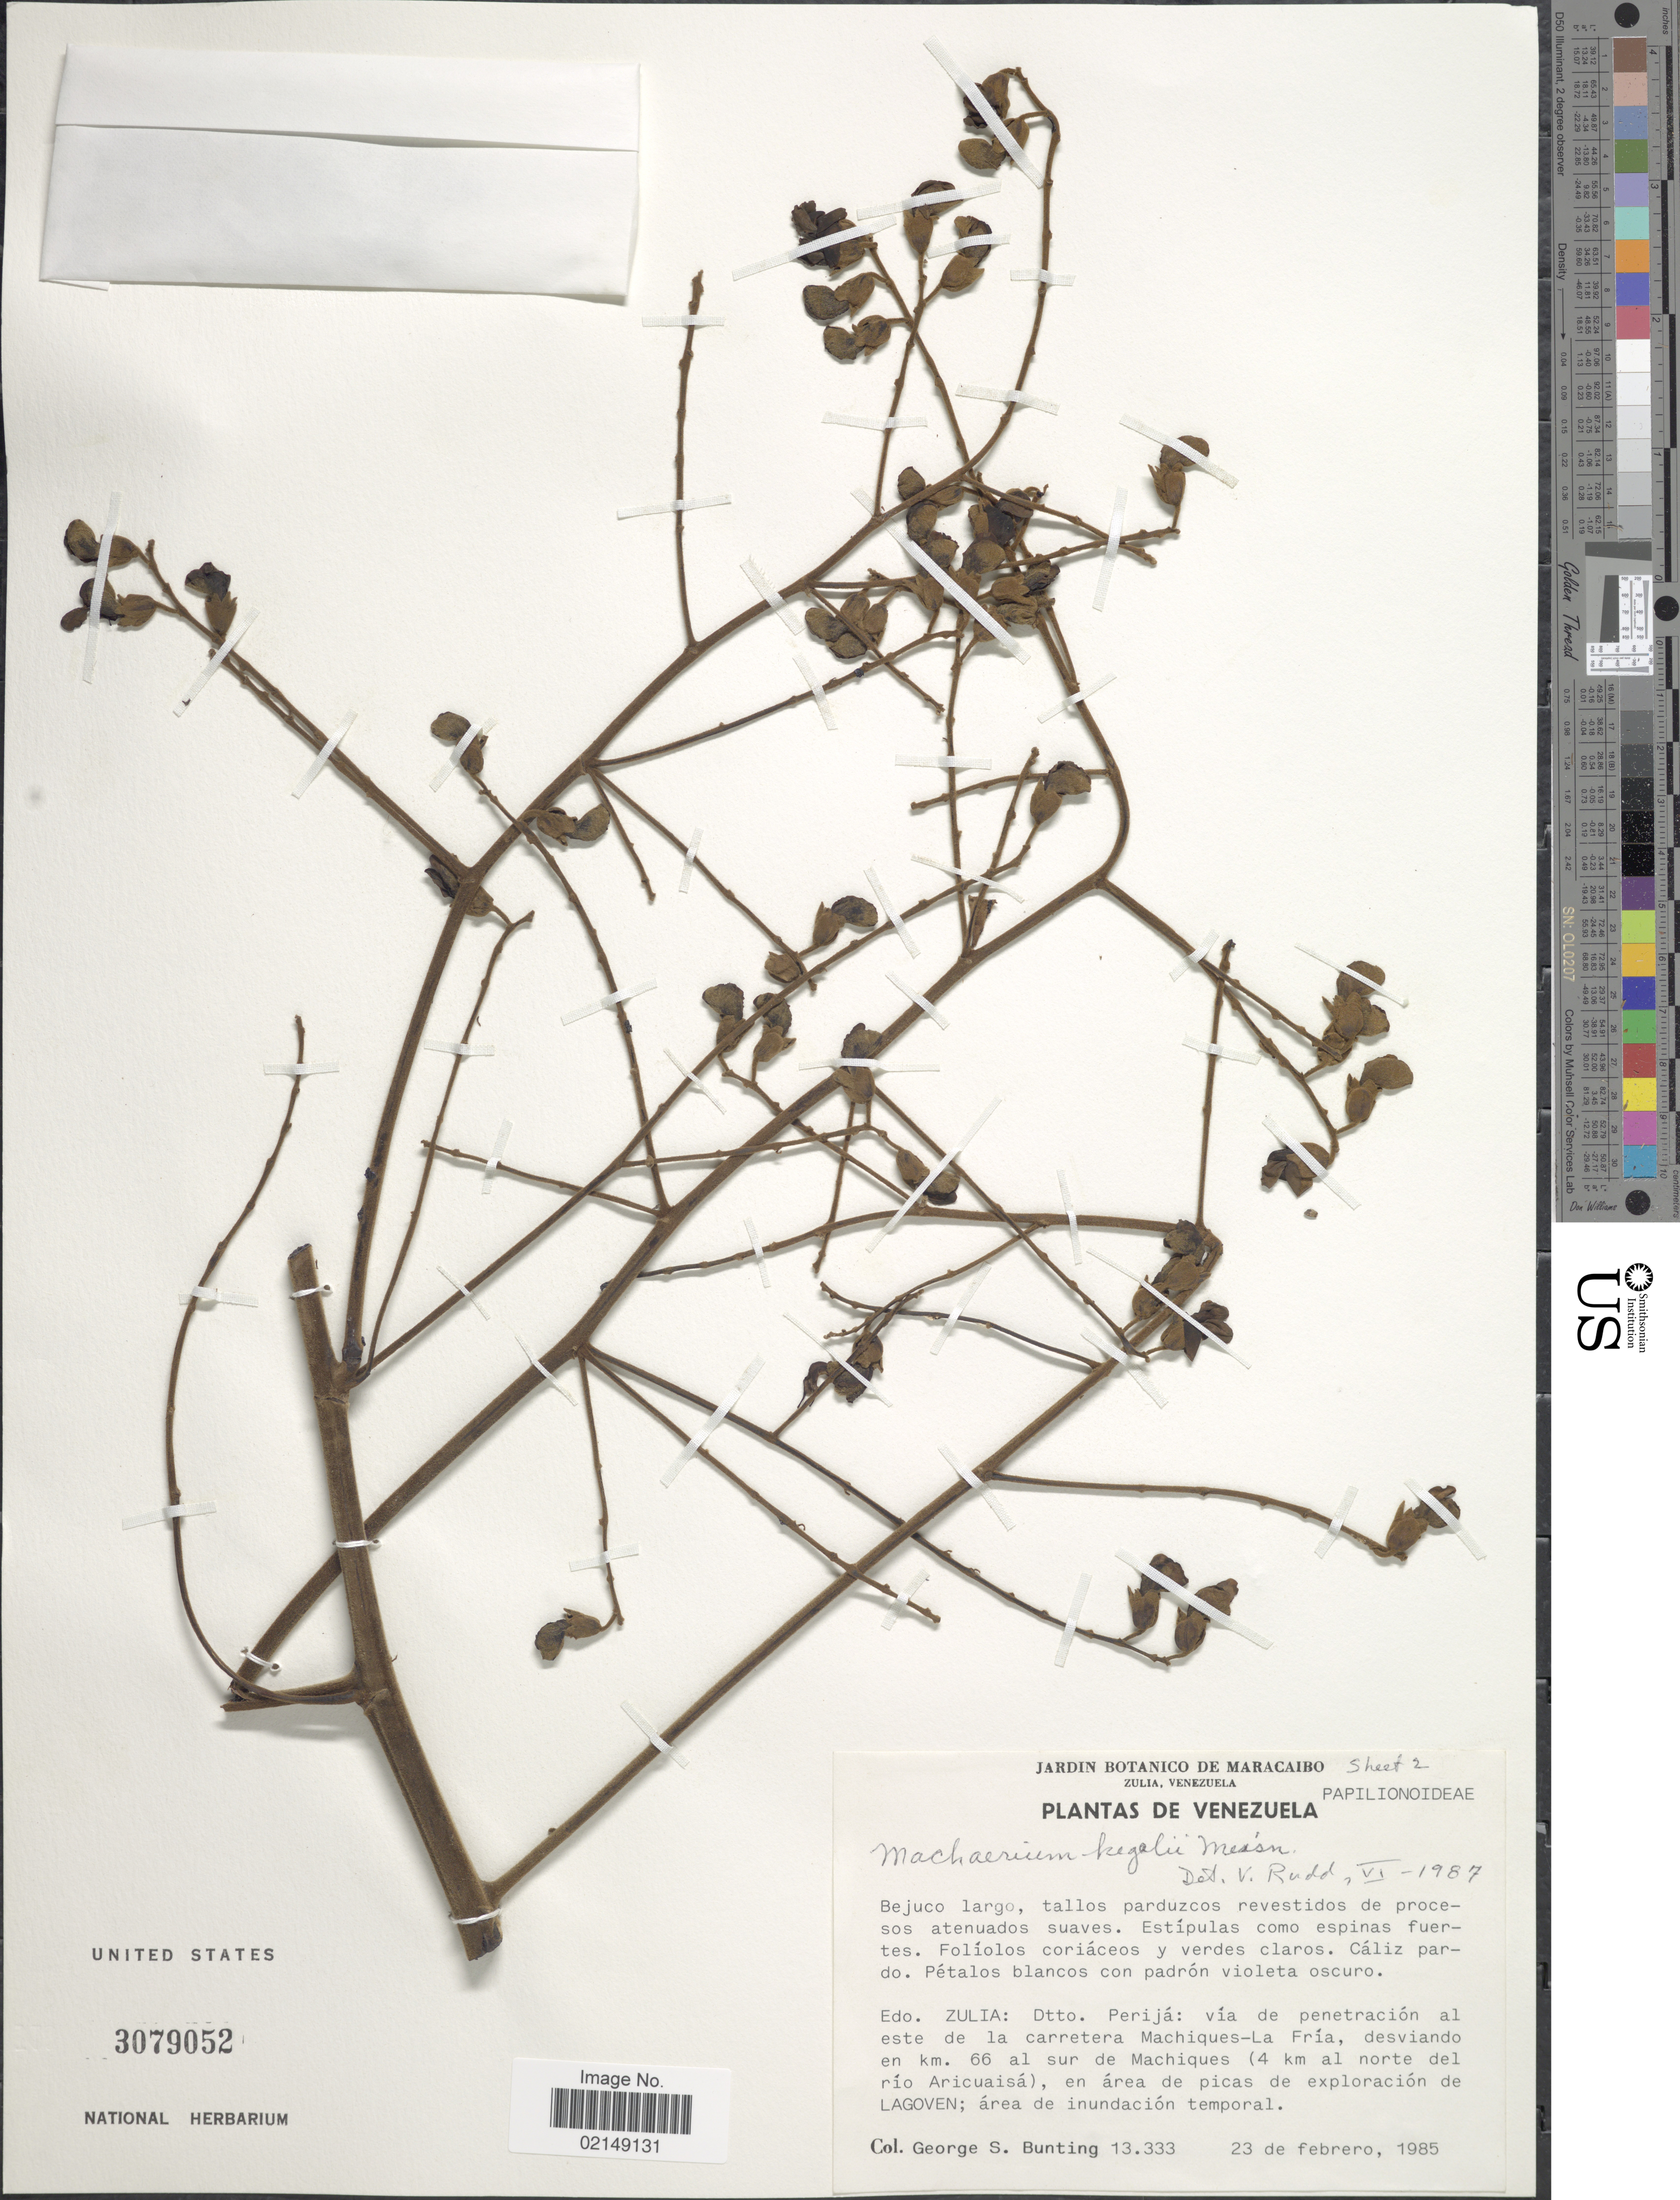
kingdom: Plantae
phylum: Tracheophyta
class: Magnoliopsida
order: Fabales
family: Fabaceae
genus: Machaerium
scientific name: Machaerium kegelii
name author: Meisn.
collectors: G. S. Bunting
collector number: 13333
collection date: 1985-02-23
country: Venezuela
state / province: Zulia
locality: Dtto. Perija: via de penetracion al este de la carretera Machiques-La Fria, desviando en km. 66 al sur de Machiques (4 km al norte del rio Aricuaisa), en area de picas de exploracion de Lagoven; area de inundacion temporal.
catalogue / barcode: US 3079052